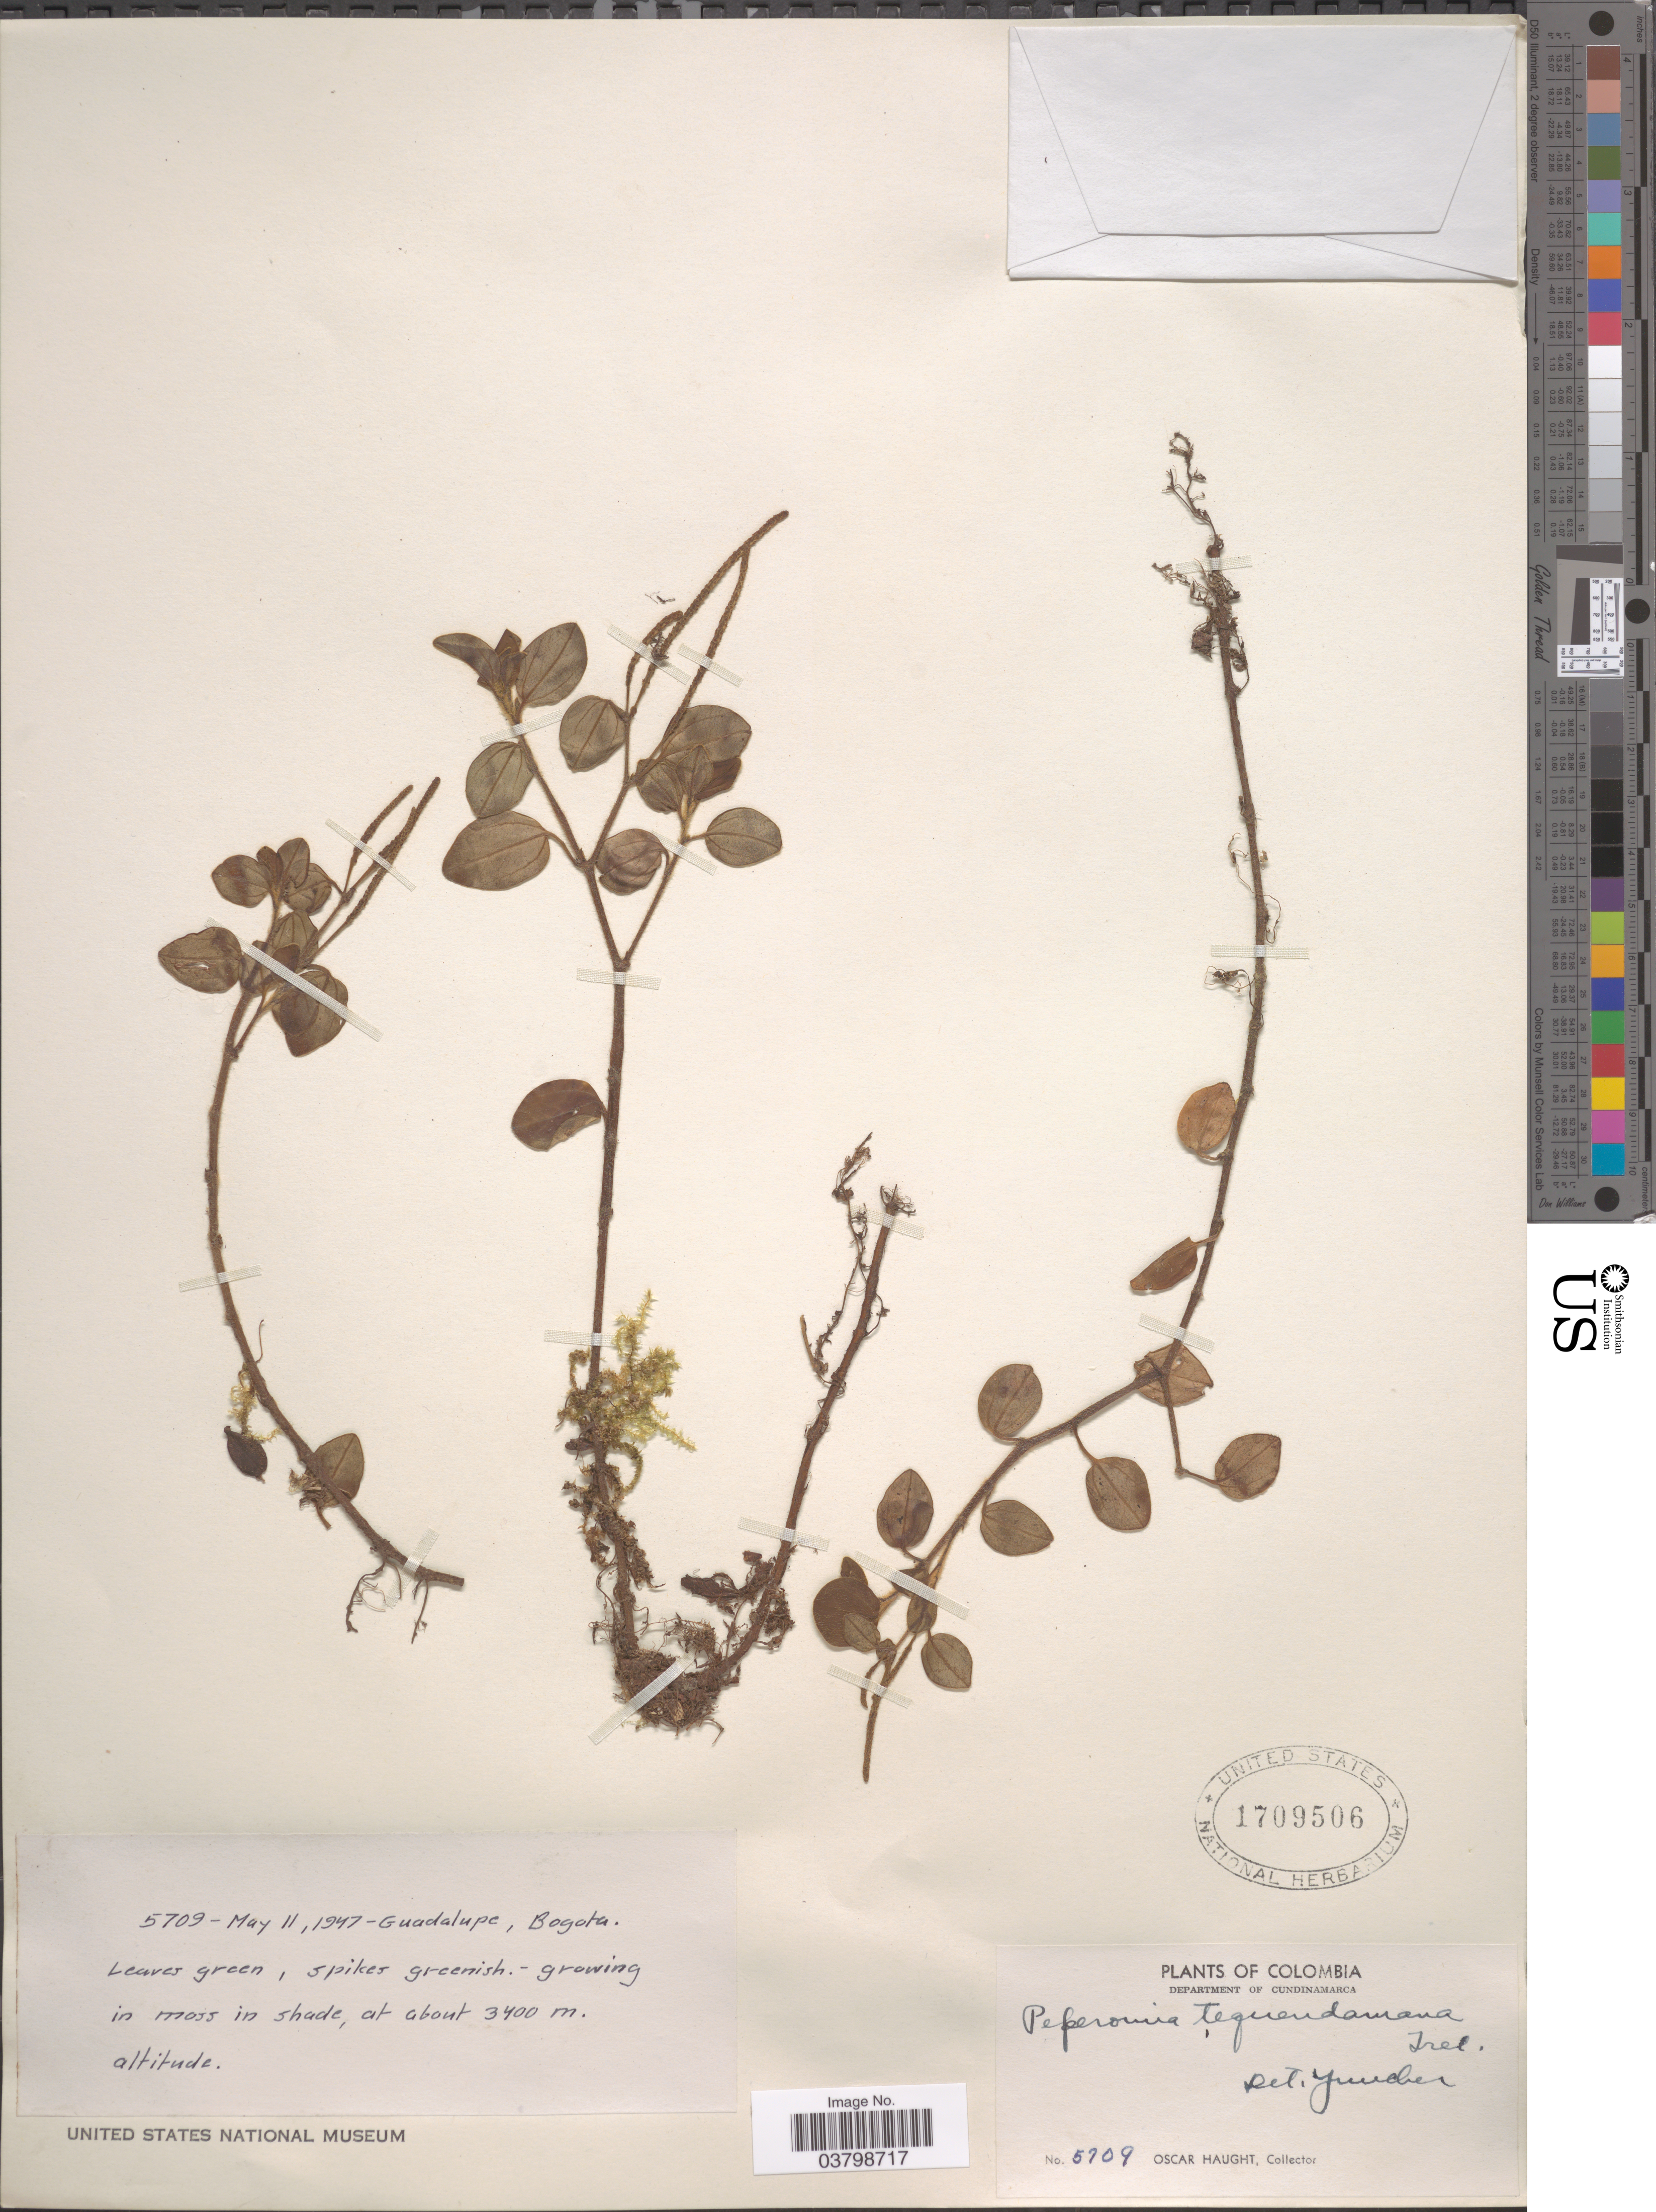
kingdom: Plantae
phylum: Tracheophyta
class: Magnoliopsida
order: Piperales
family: Piperaceae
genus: Peperomia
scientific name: Peperomia tequendamana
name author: Trel.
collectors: O. L. Haught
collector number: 5709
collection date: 1947-05-11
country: Colombia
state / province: Cundinamarca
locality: Guadalupe, Bogota. Department of Cundinamarca.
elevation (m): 3400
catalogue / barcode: US 1709506